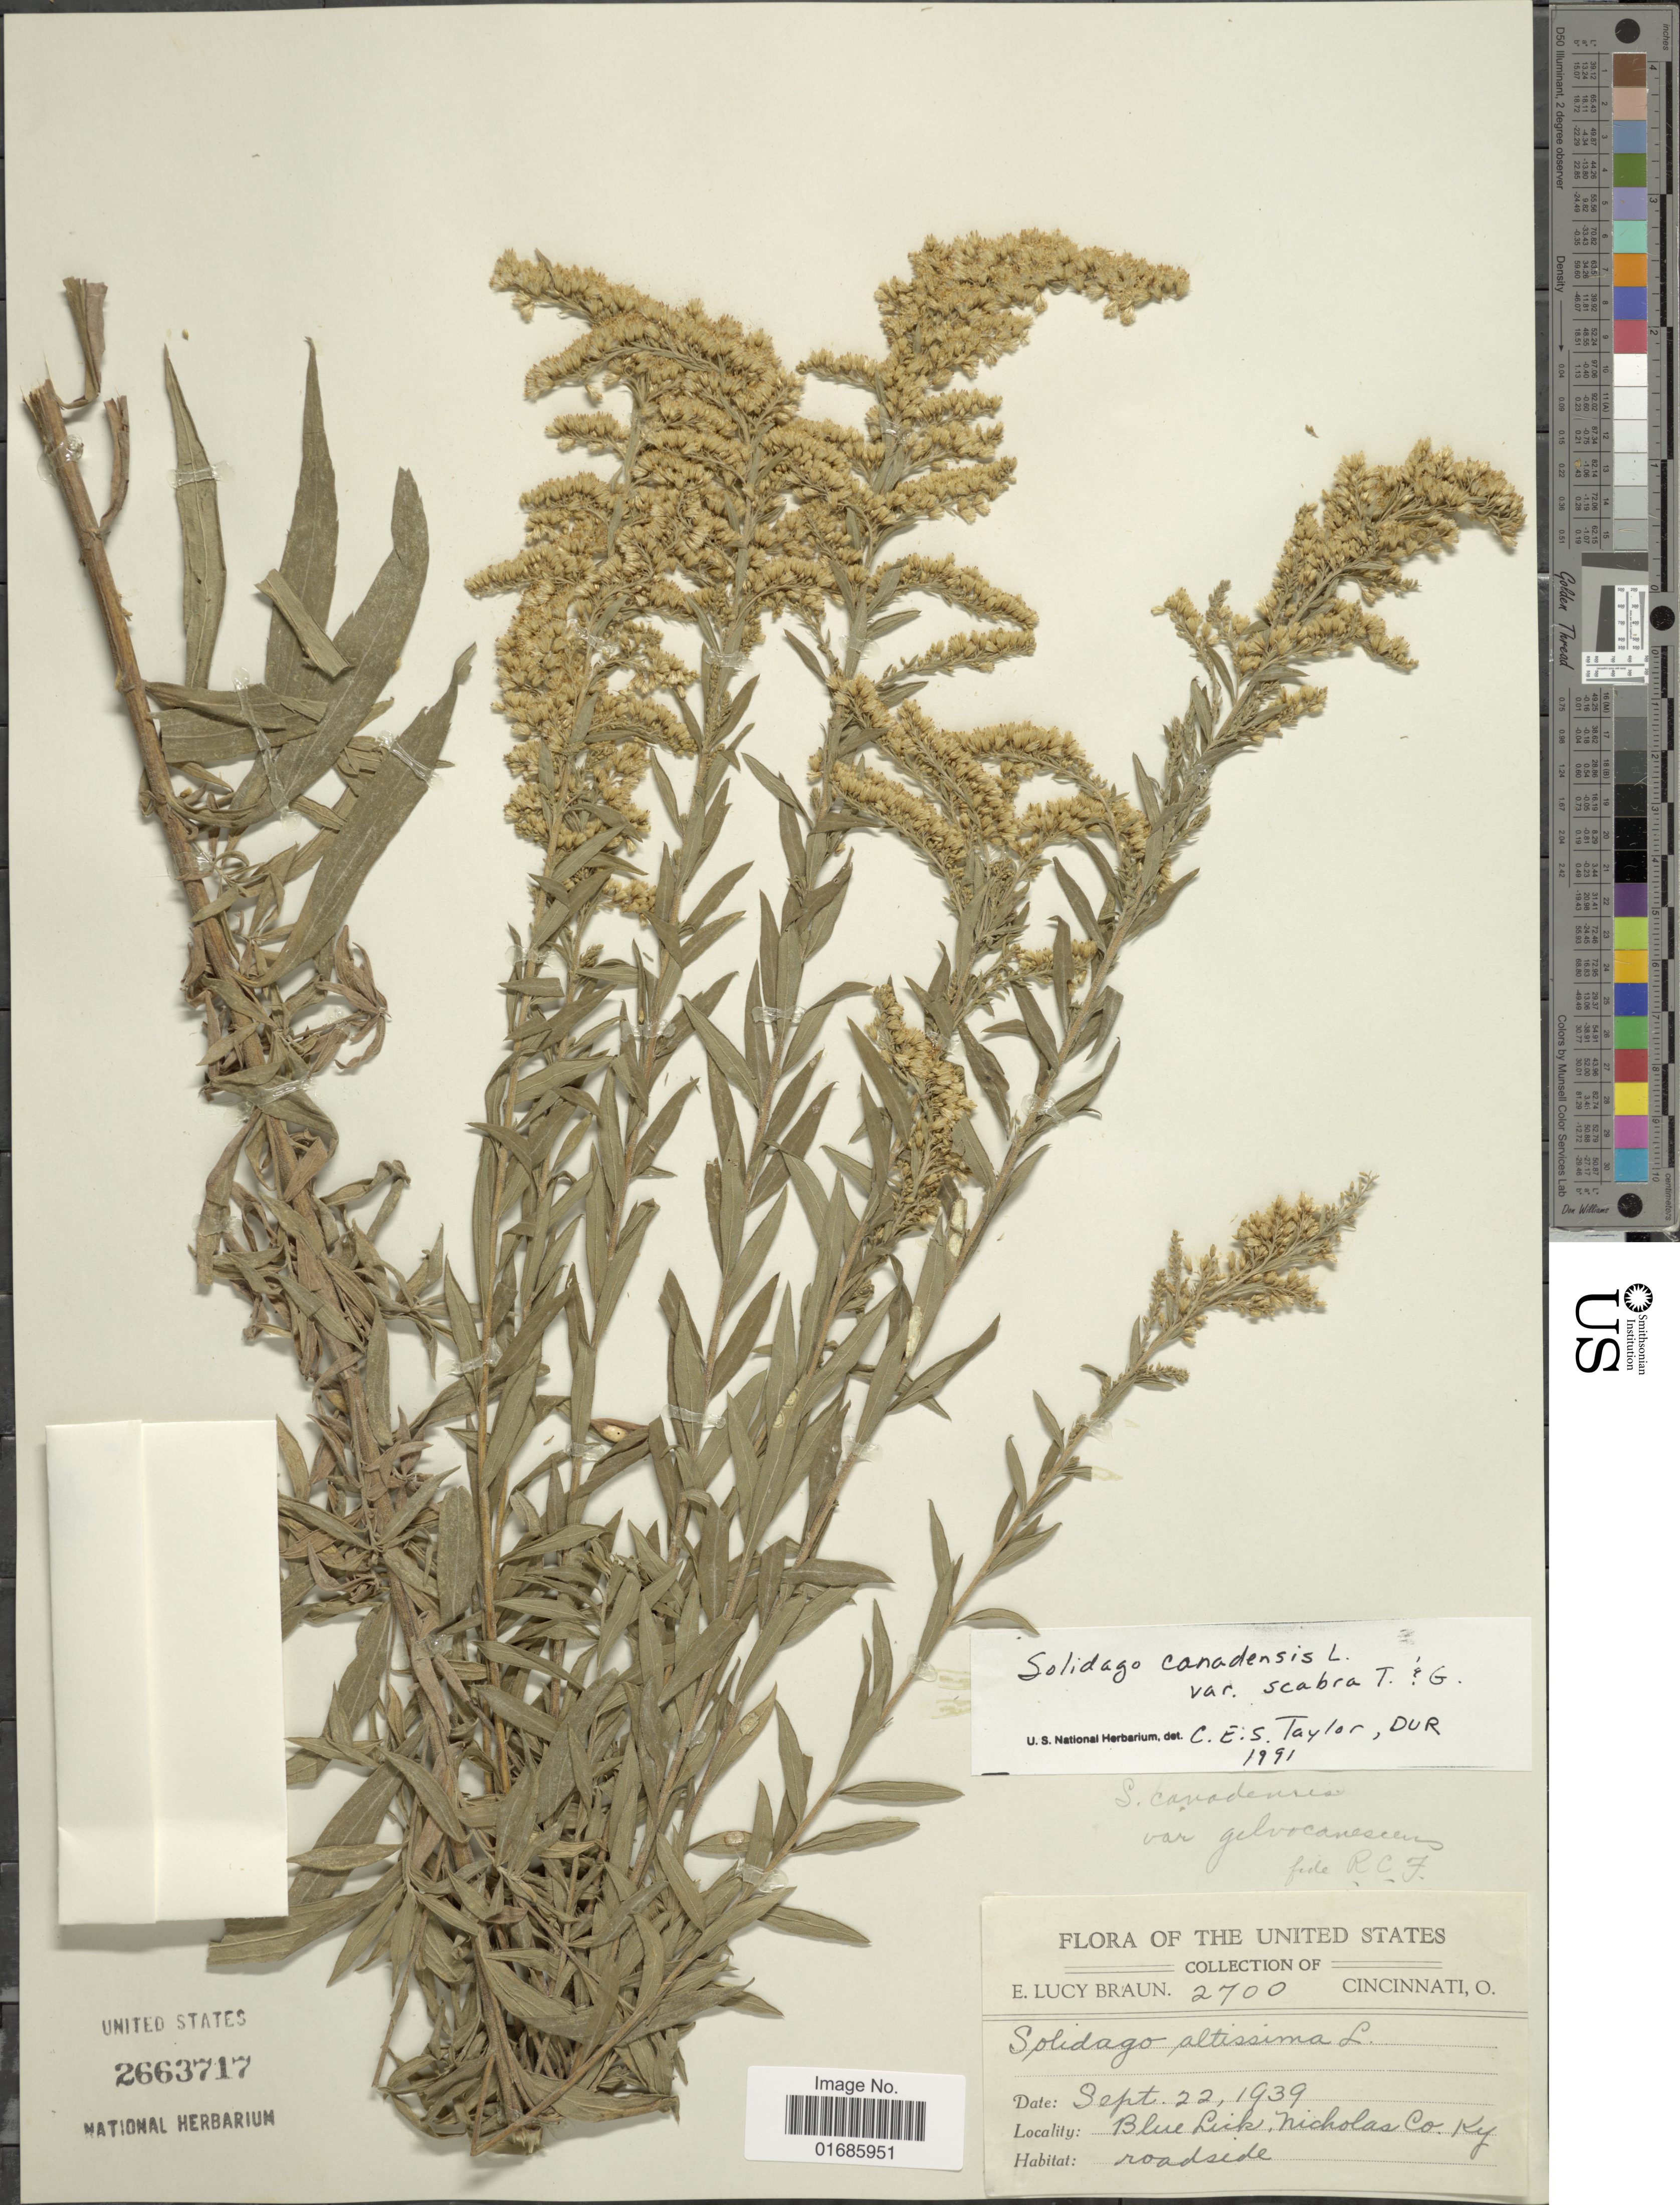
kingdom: Plantae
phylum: Tracheophyta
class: Magnoliopsida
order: Asterales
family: Asteraceae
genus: Solidago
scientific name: Solidago canadensis var. scabra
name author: (Muhl. ex Willd.) Torr. & A. Gray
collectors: E. L. Braun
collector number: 2700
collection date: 1939-09-22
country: United States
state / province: Kentucky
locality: Blue Lick, Nicholas Co., Ky.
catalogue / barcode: US 2663717